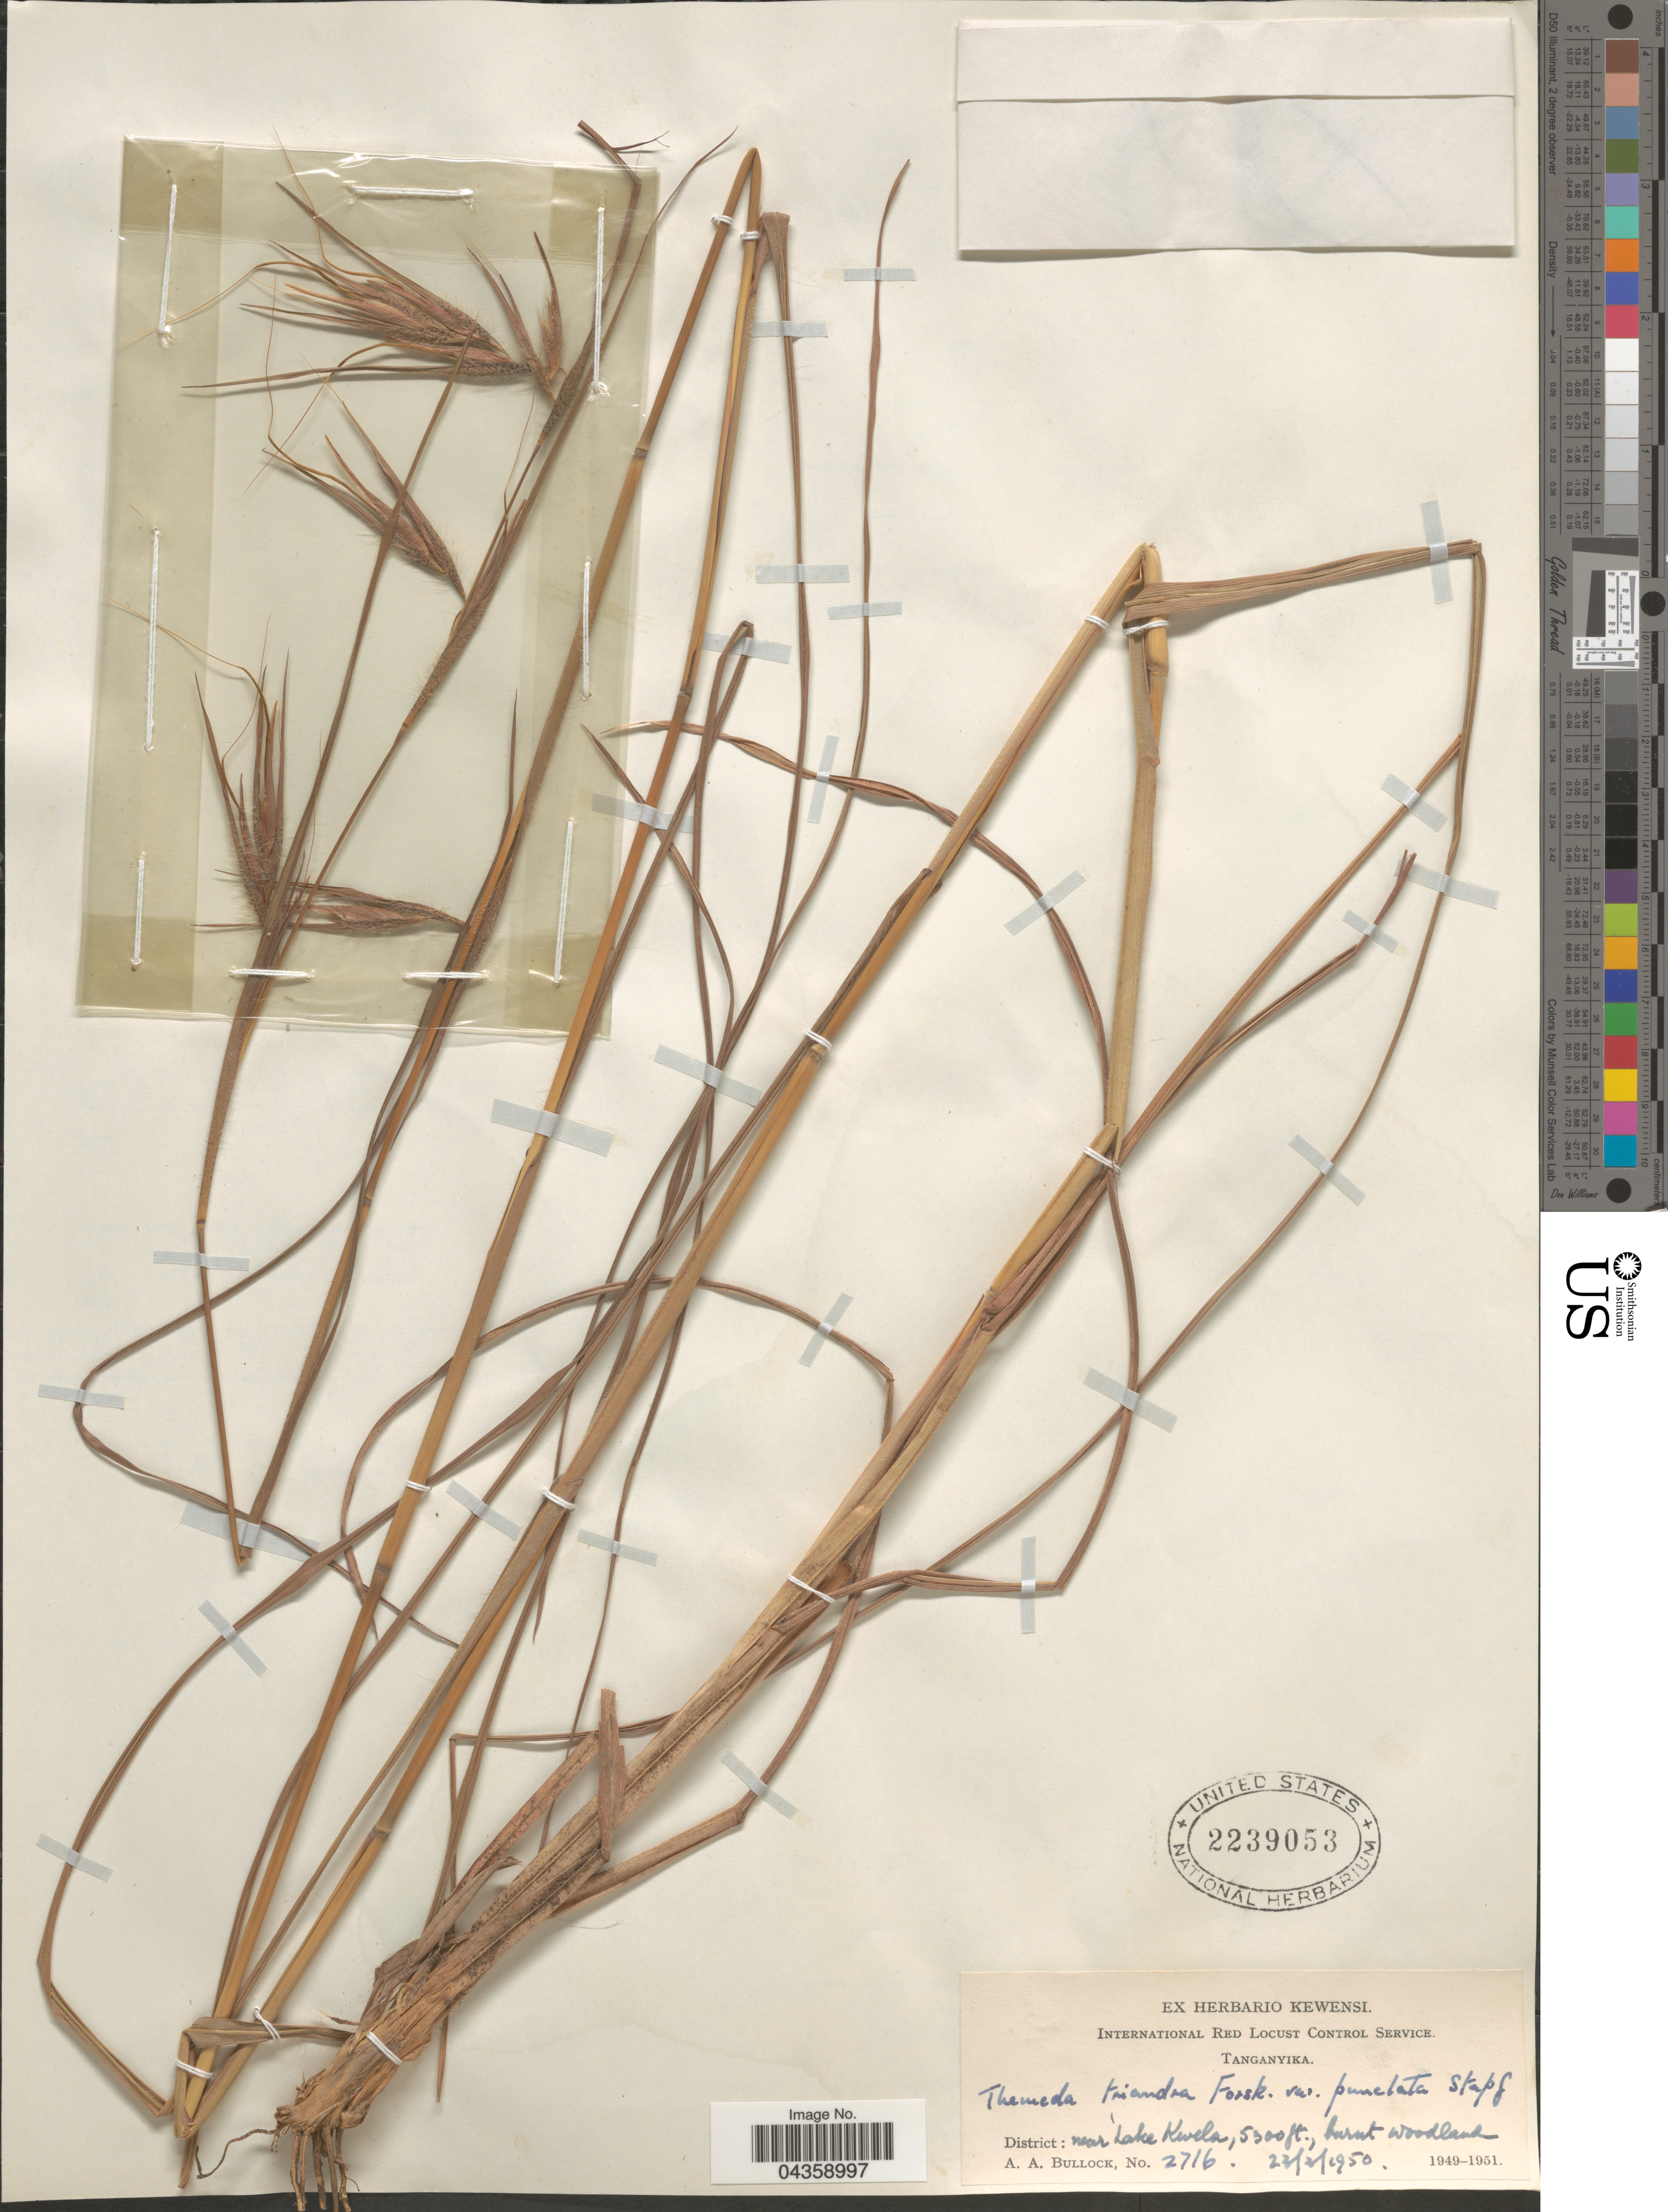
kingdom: Plantae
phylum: Tracheophyta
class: Liliopsida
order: Poales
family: Poaceae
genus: Themeda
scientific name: Themeda triandra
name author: Forssk.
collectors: A. Bullock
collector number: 2716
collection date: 1950-03-23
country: Tanzania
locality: Tanganyika. District: near Lake Kwela.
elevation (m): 1615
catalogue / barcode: US 2239053